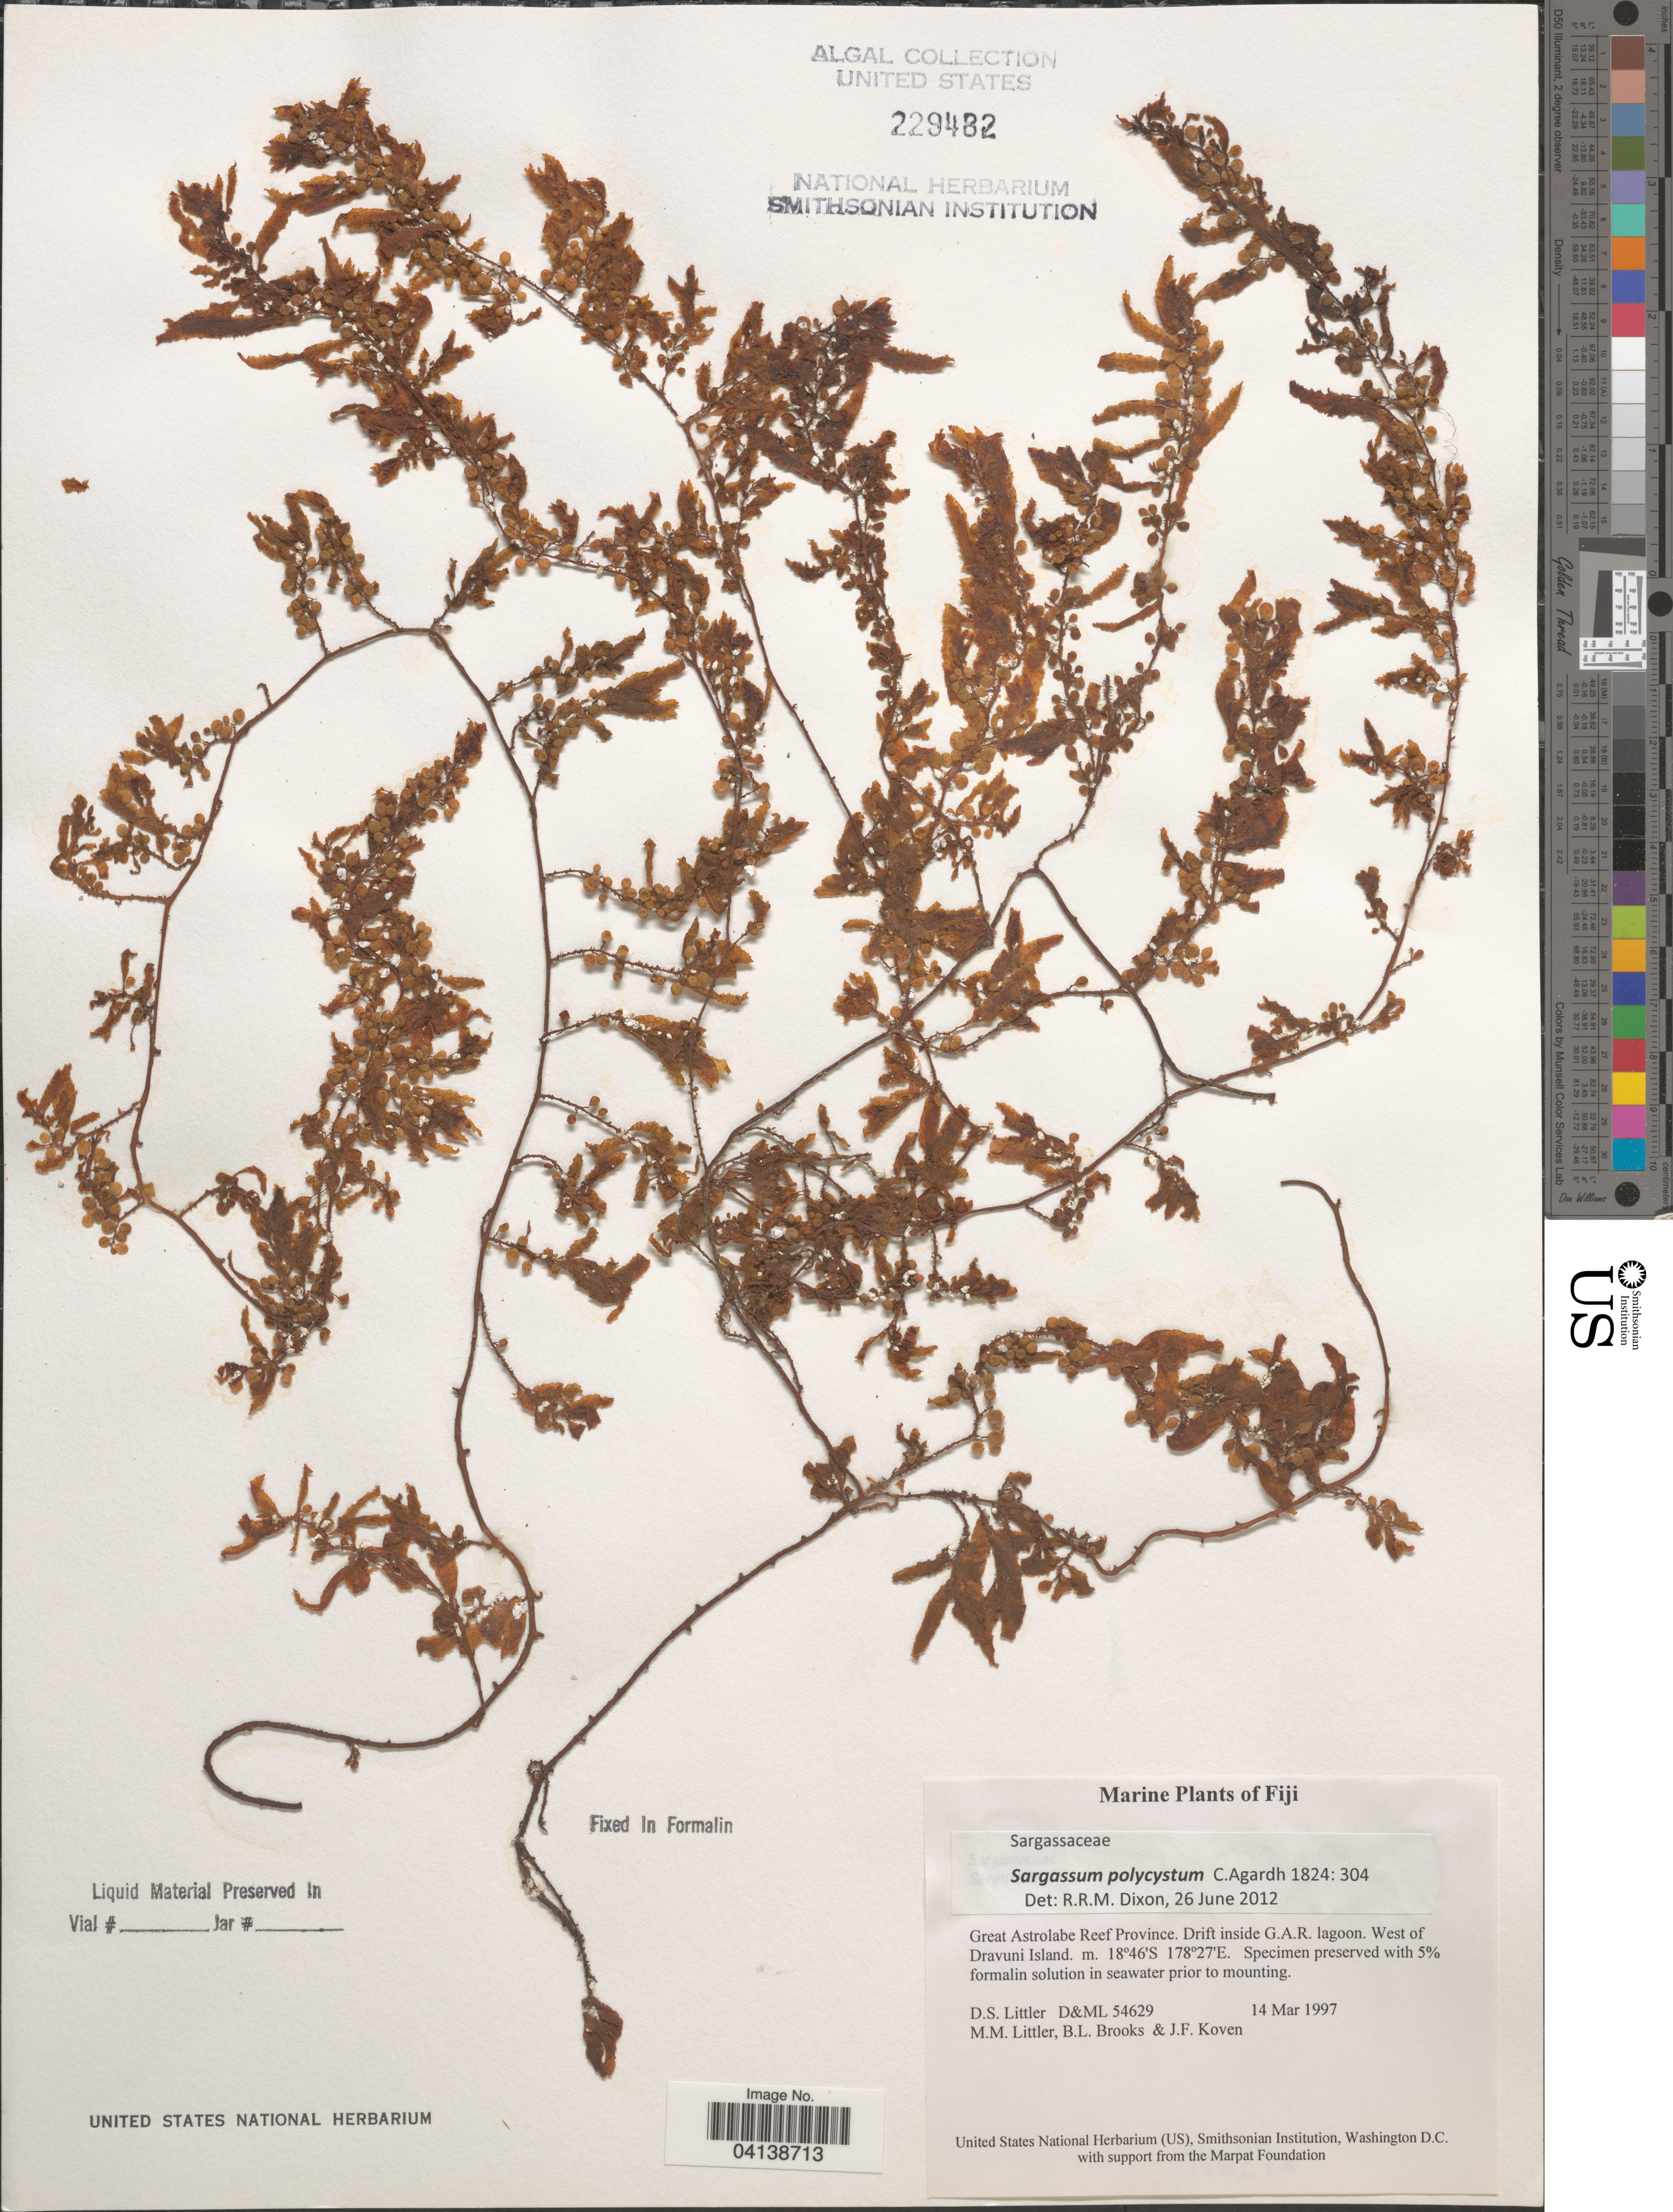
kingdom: Chromista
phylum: Ochrophyta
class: Phaeophyceae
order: Fucales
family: Sargassaceae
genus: Sargassum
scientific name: Sargassum polycystum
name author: C. Agardh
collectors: D. S. Littler, B. Brooks & J. Koven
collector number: D&ML54629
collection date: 1997-03-14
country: Fiji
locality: Great Astrolabe Reef Province. Drift inside G.A.R. lagoon. West of Dravuni Island.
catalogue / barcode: US 229482